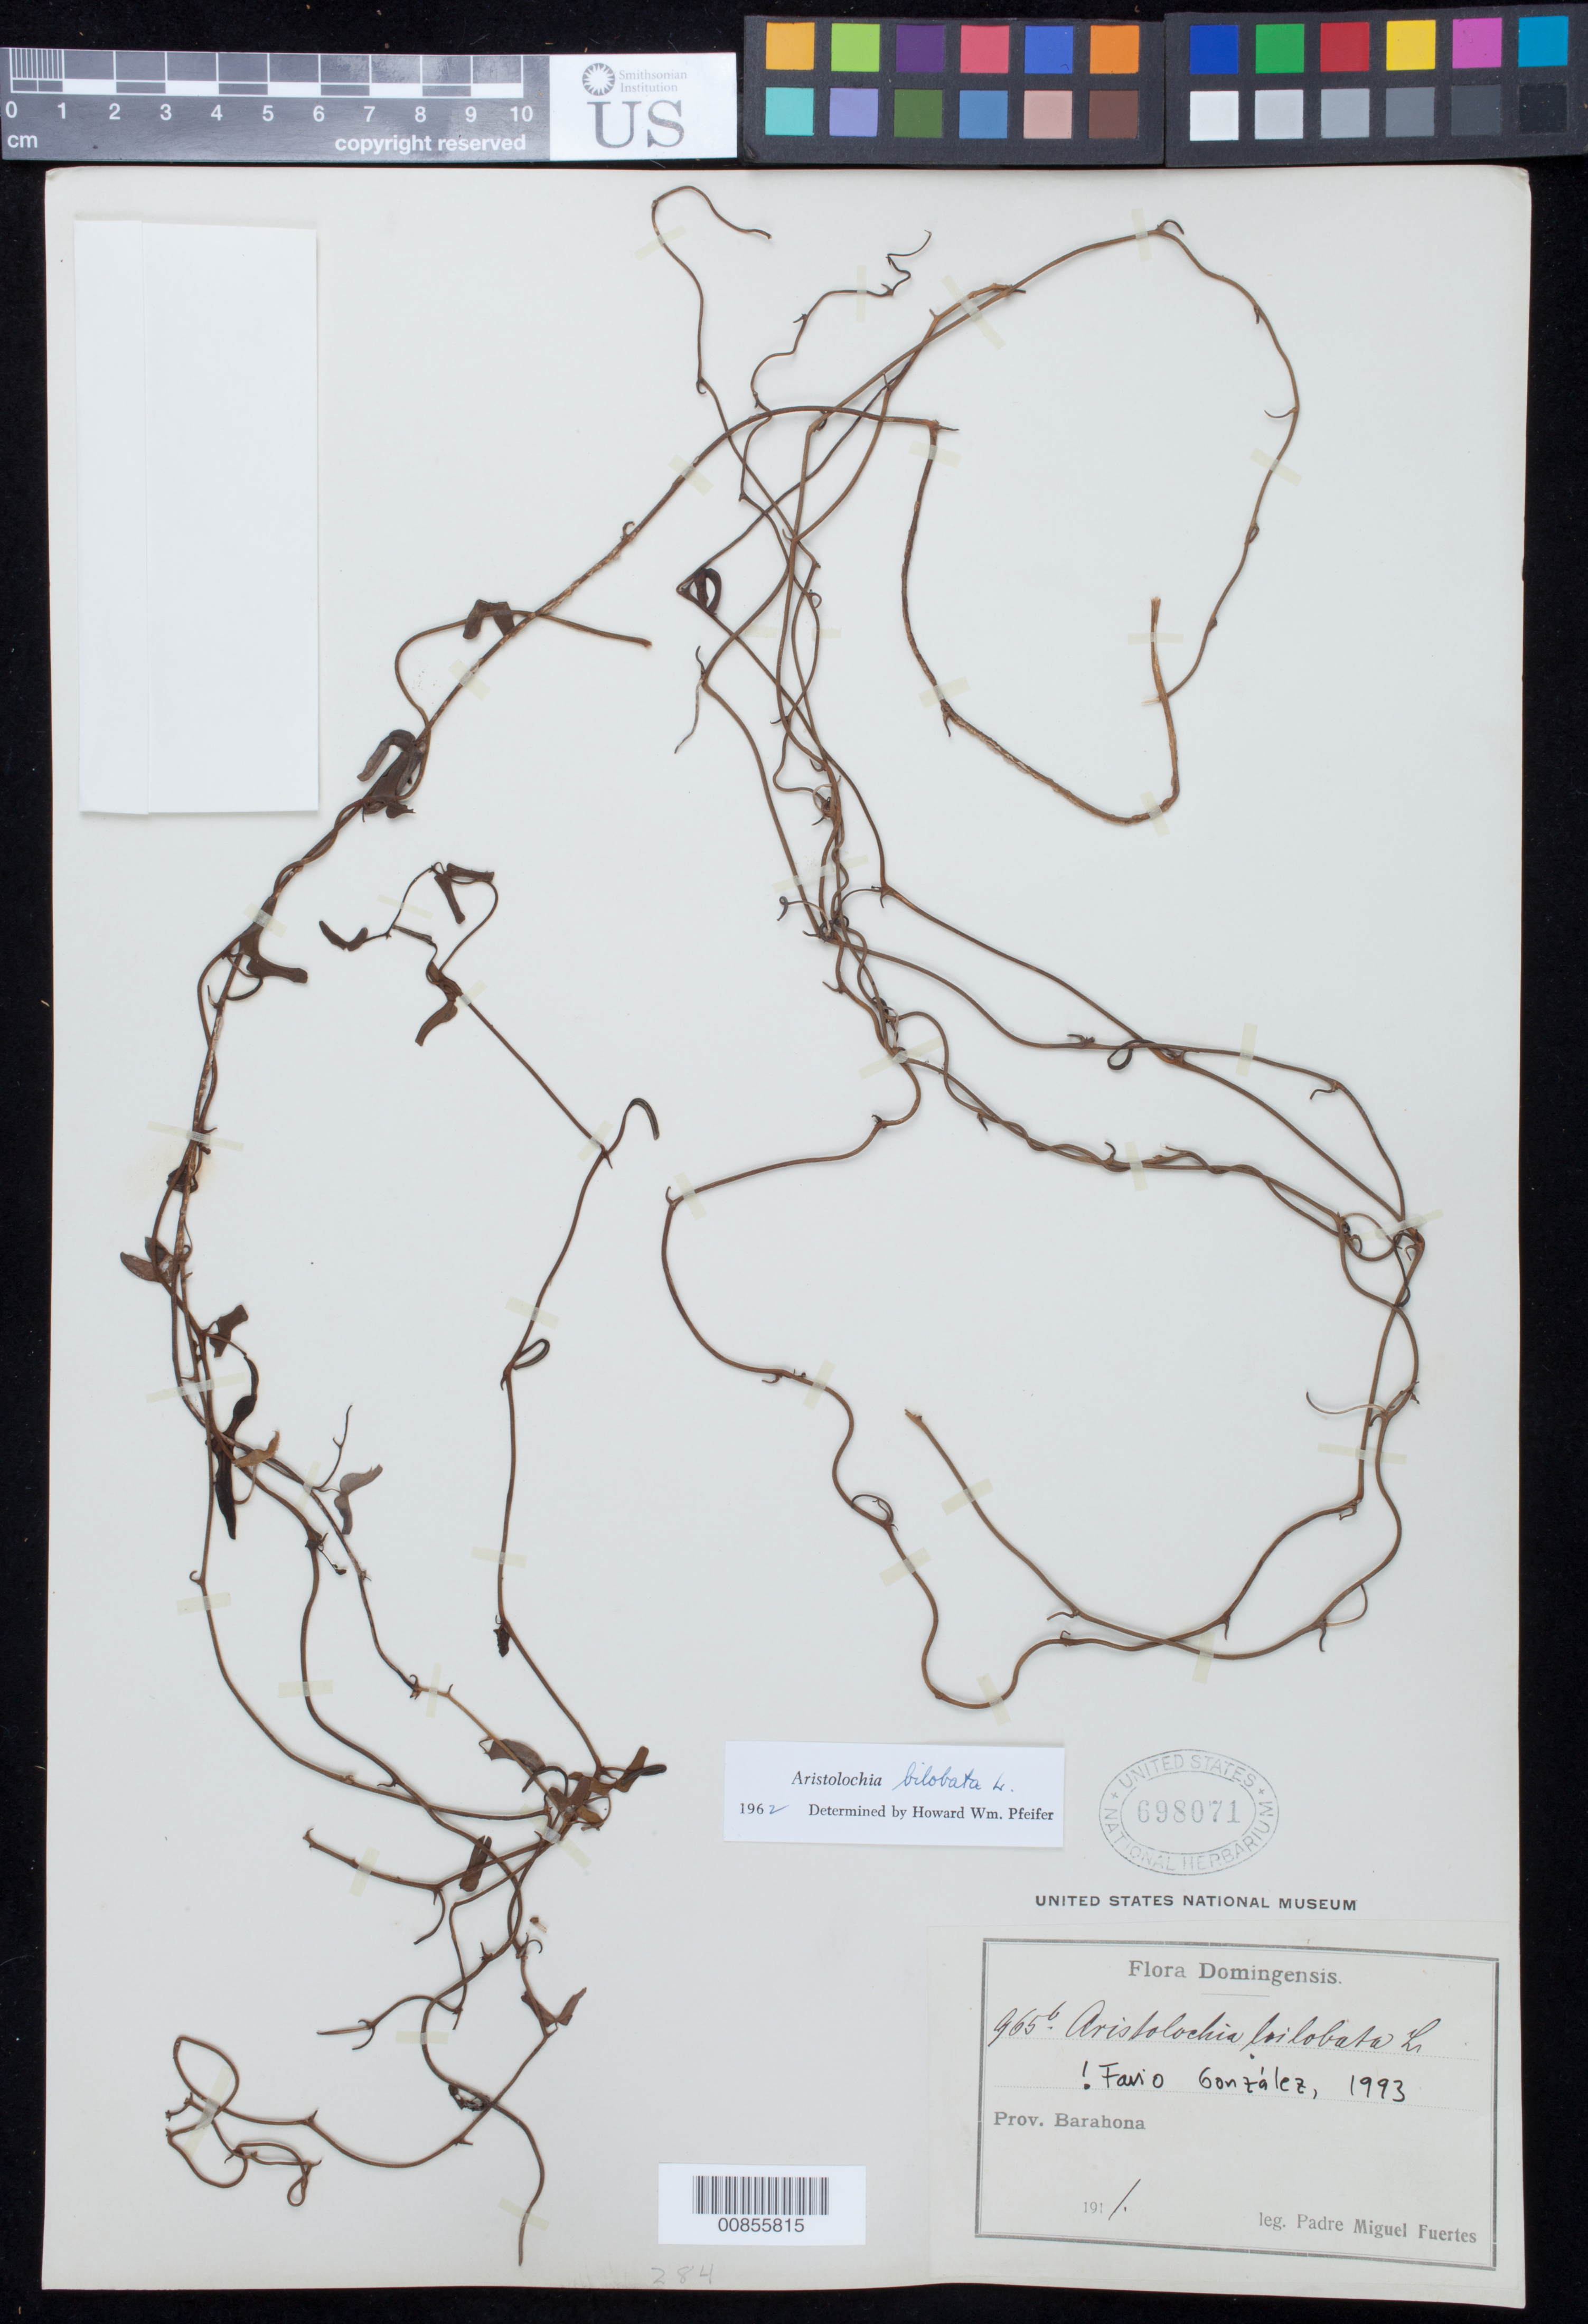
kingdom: Plantae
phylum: Tracheophyta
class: Magnoliopsida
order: Piperales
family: Aristolochiaceae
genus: Aristolochia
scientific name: Aristolochia adiastola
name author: G.A. Romero & Elad.Fernández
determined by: Romero González, G. A.; Ferreras, Irina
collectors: M. D. Fuertes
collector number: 965b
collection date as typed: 1911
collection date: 1911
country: Dominican Republic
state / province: Barahona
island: Hispaniola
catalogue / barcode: US 698071